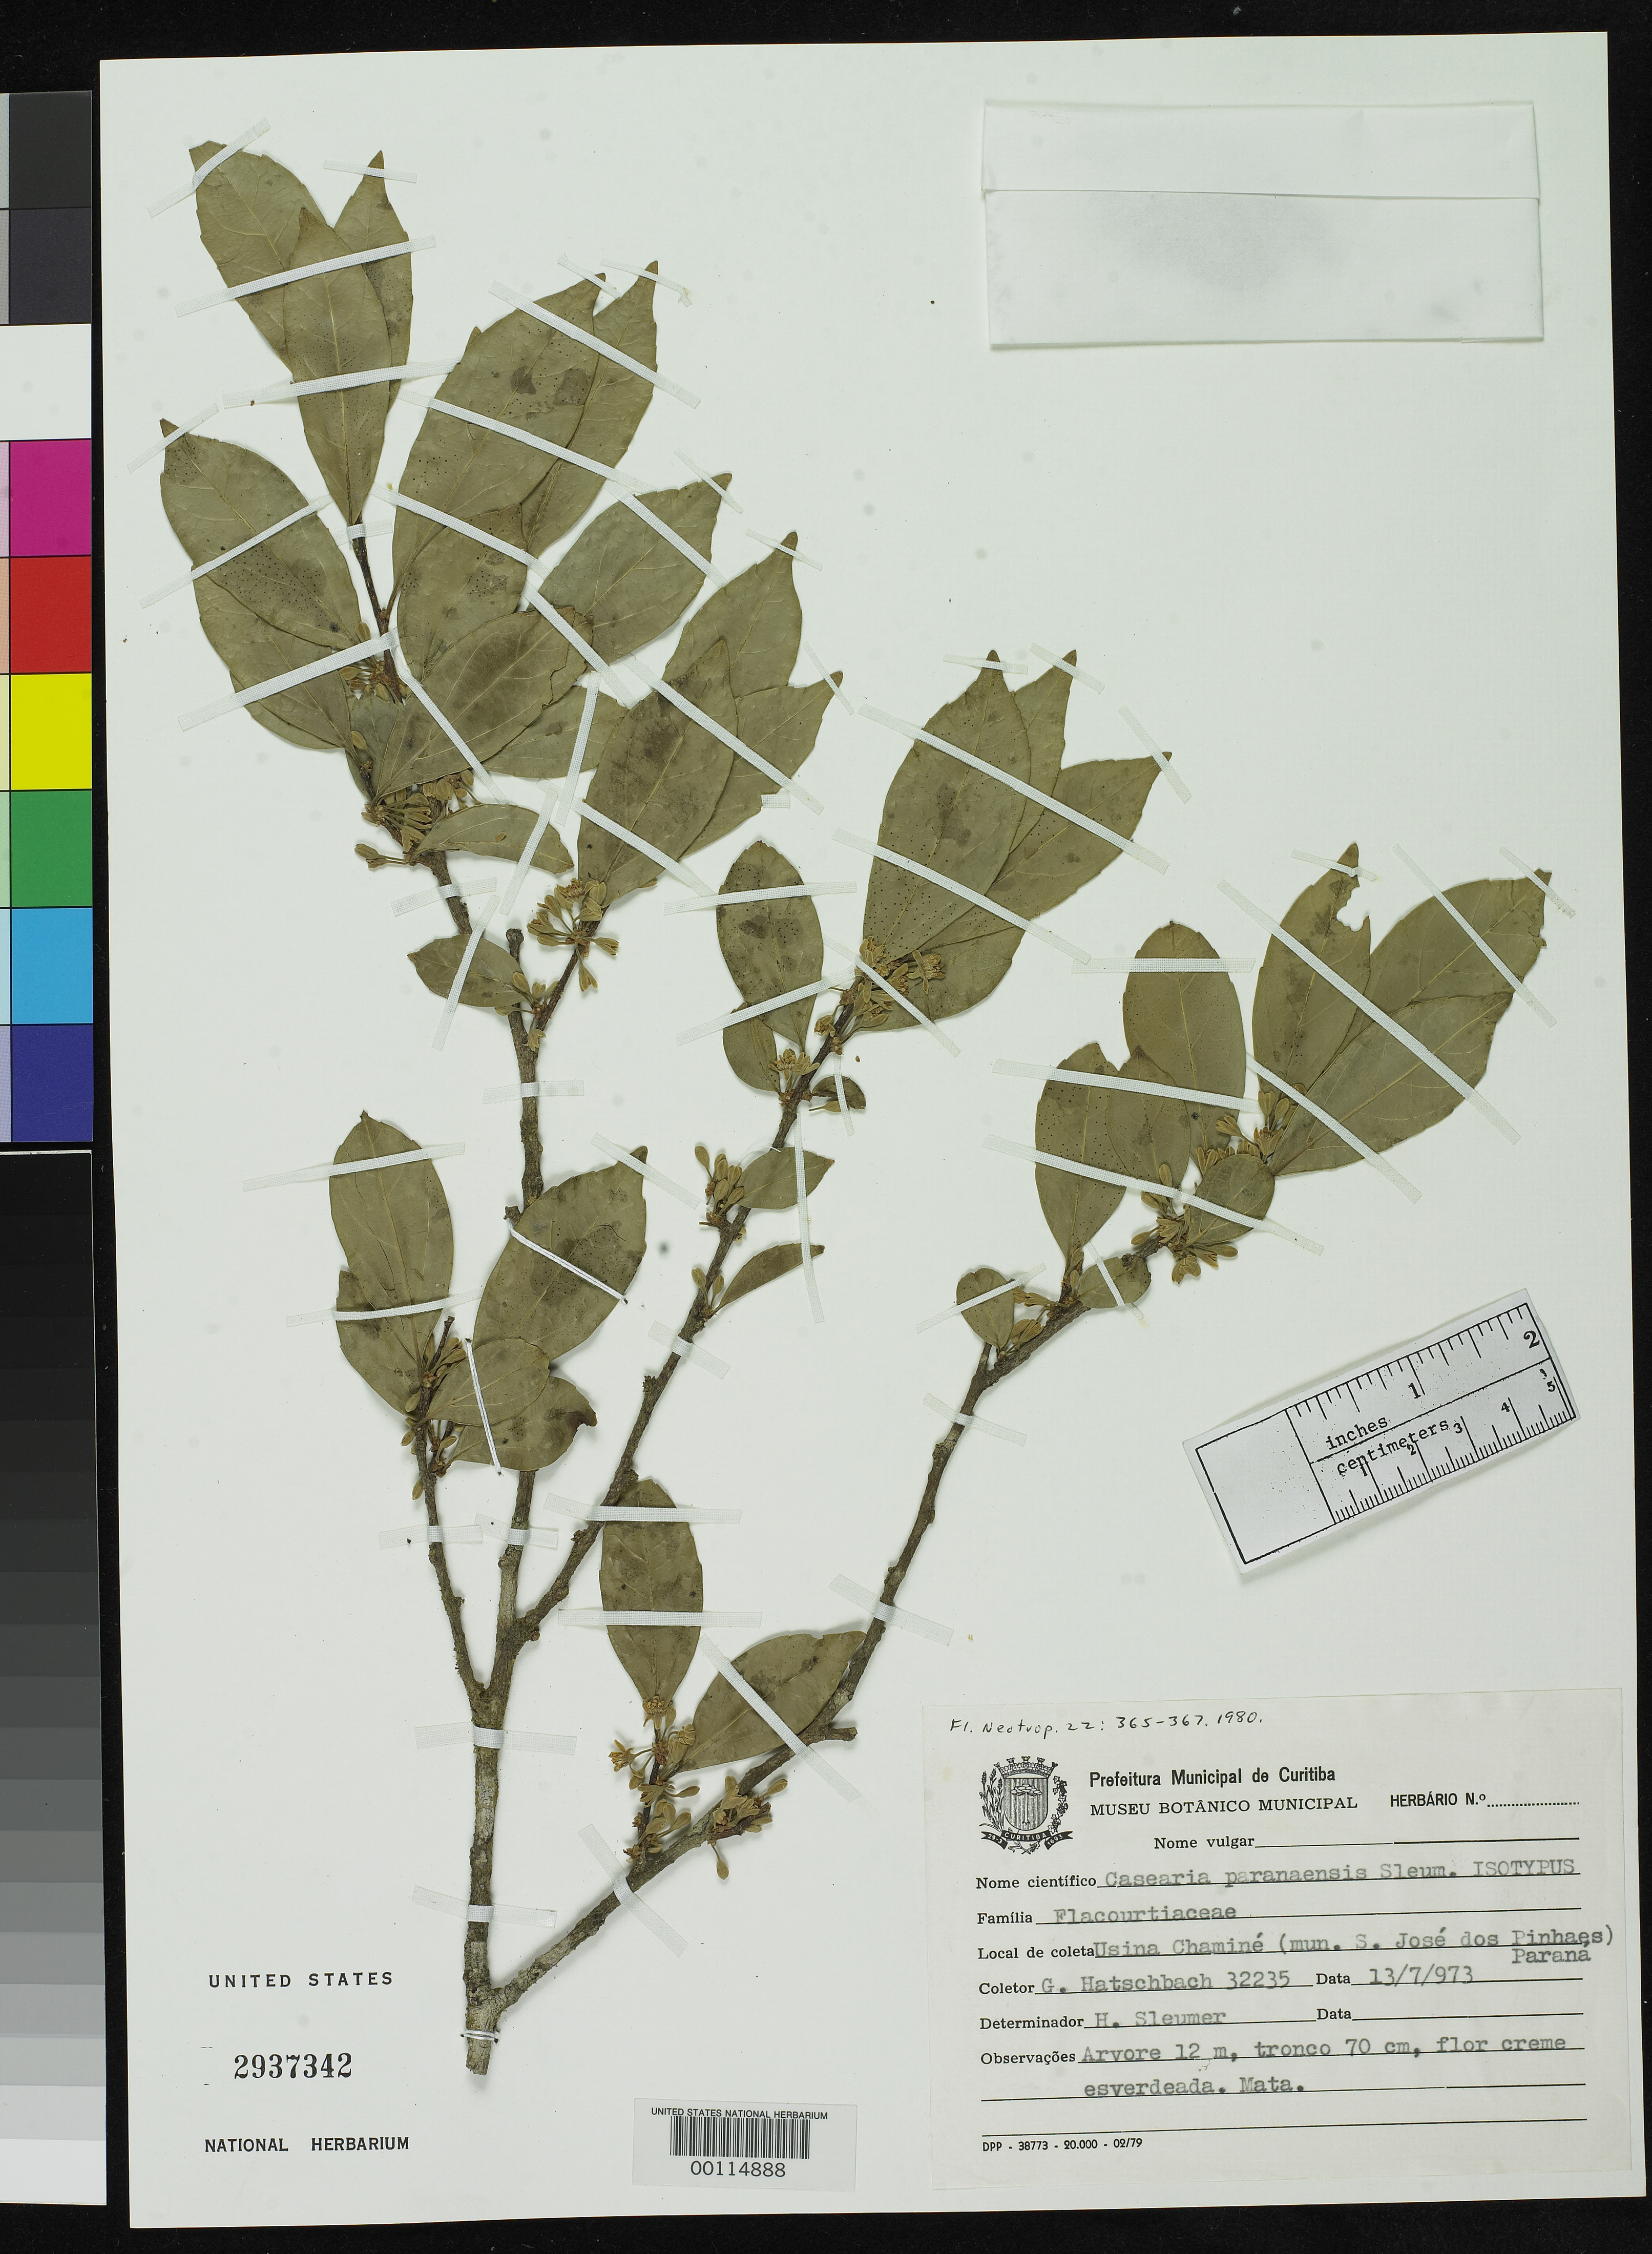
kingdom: Plantae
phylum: Tracheophyta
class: Magnoliopsida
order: Malpighiales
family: Salicaceae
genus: Casearia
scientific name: Casearia paranaensis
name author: Sleumer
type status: Isotype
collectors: G. Hatschbach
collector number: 32235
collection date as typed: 13 Jul 1973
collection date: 1973-07-13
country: Brazil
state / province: Paraná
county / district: S. Jose dos Pinhaes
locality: Usina Chamine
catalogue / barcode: US 2937342